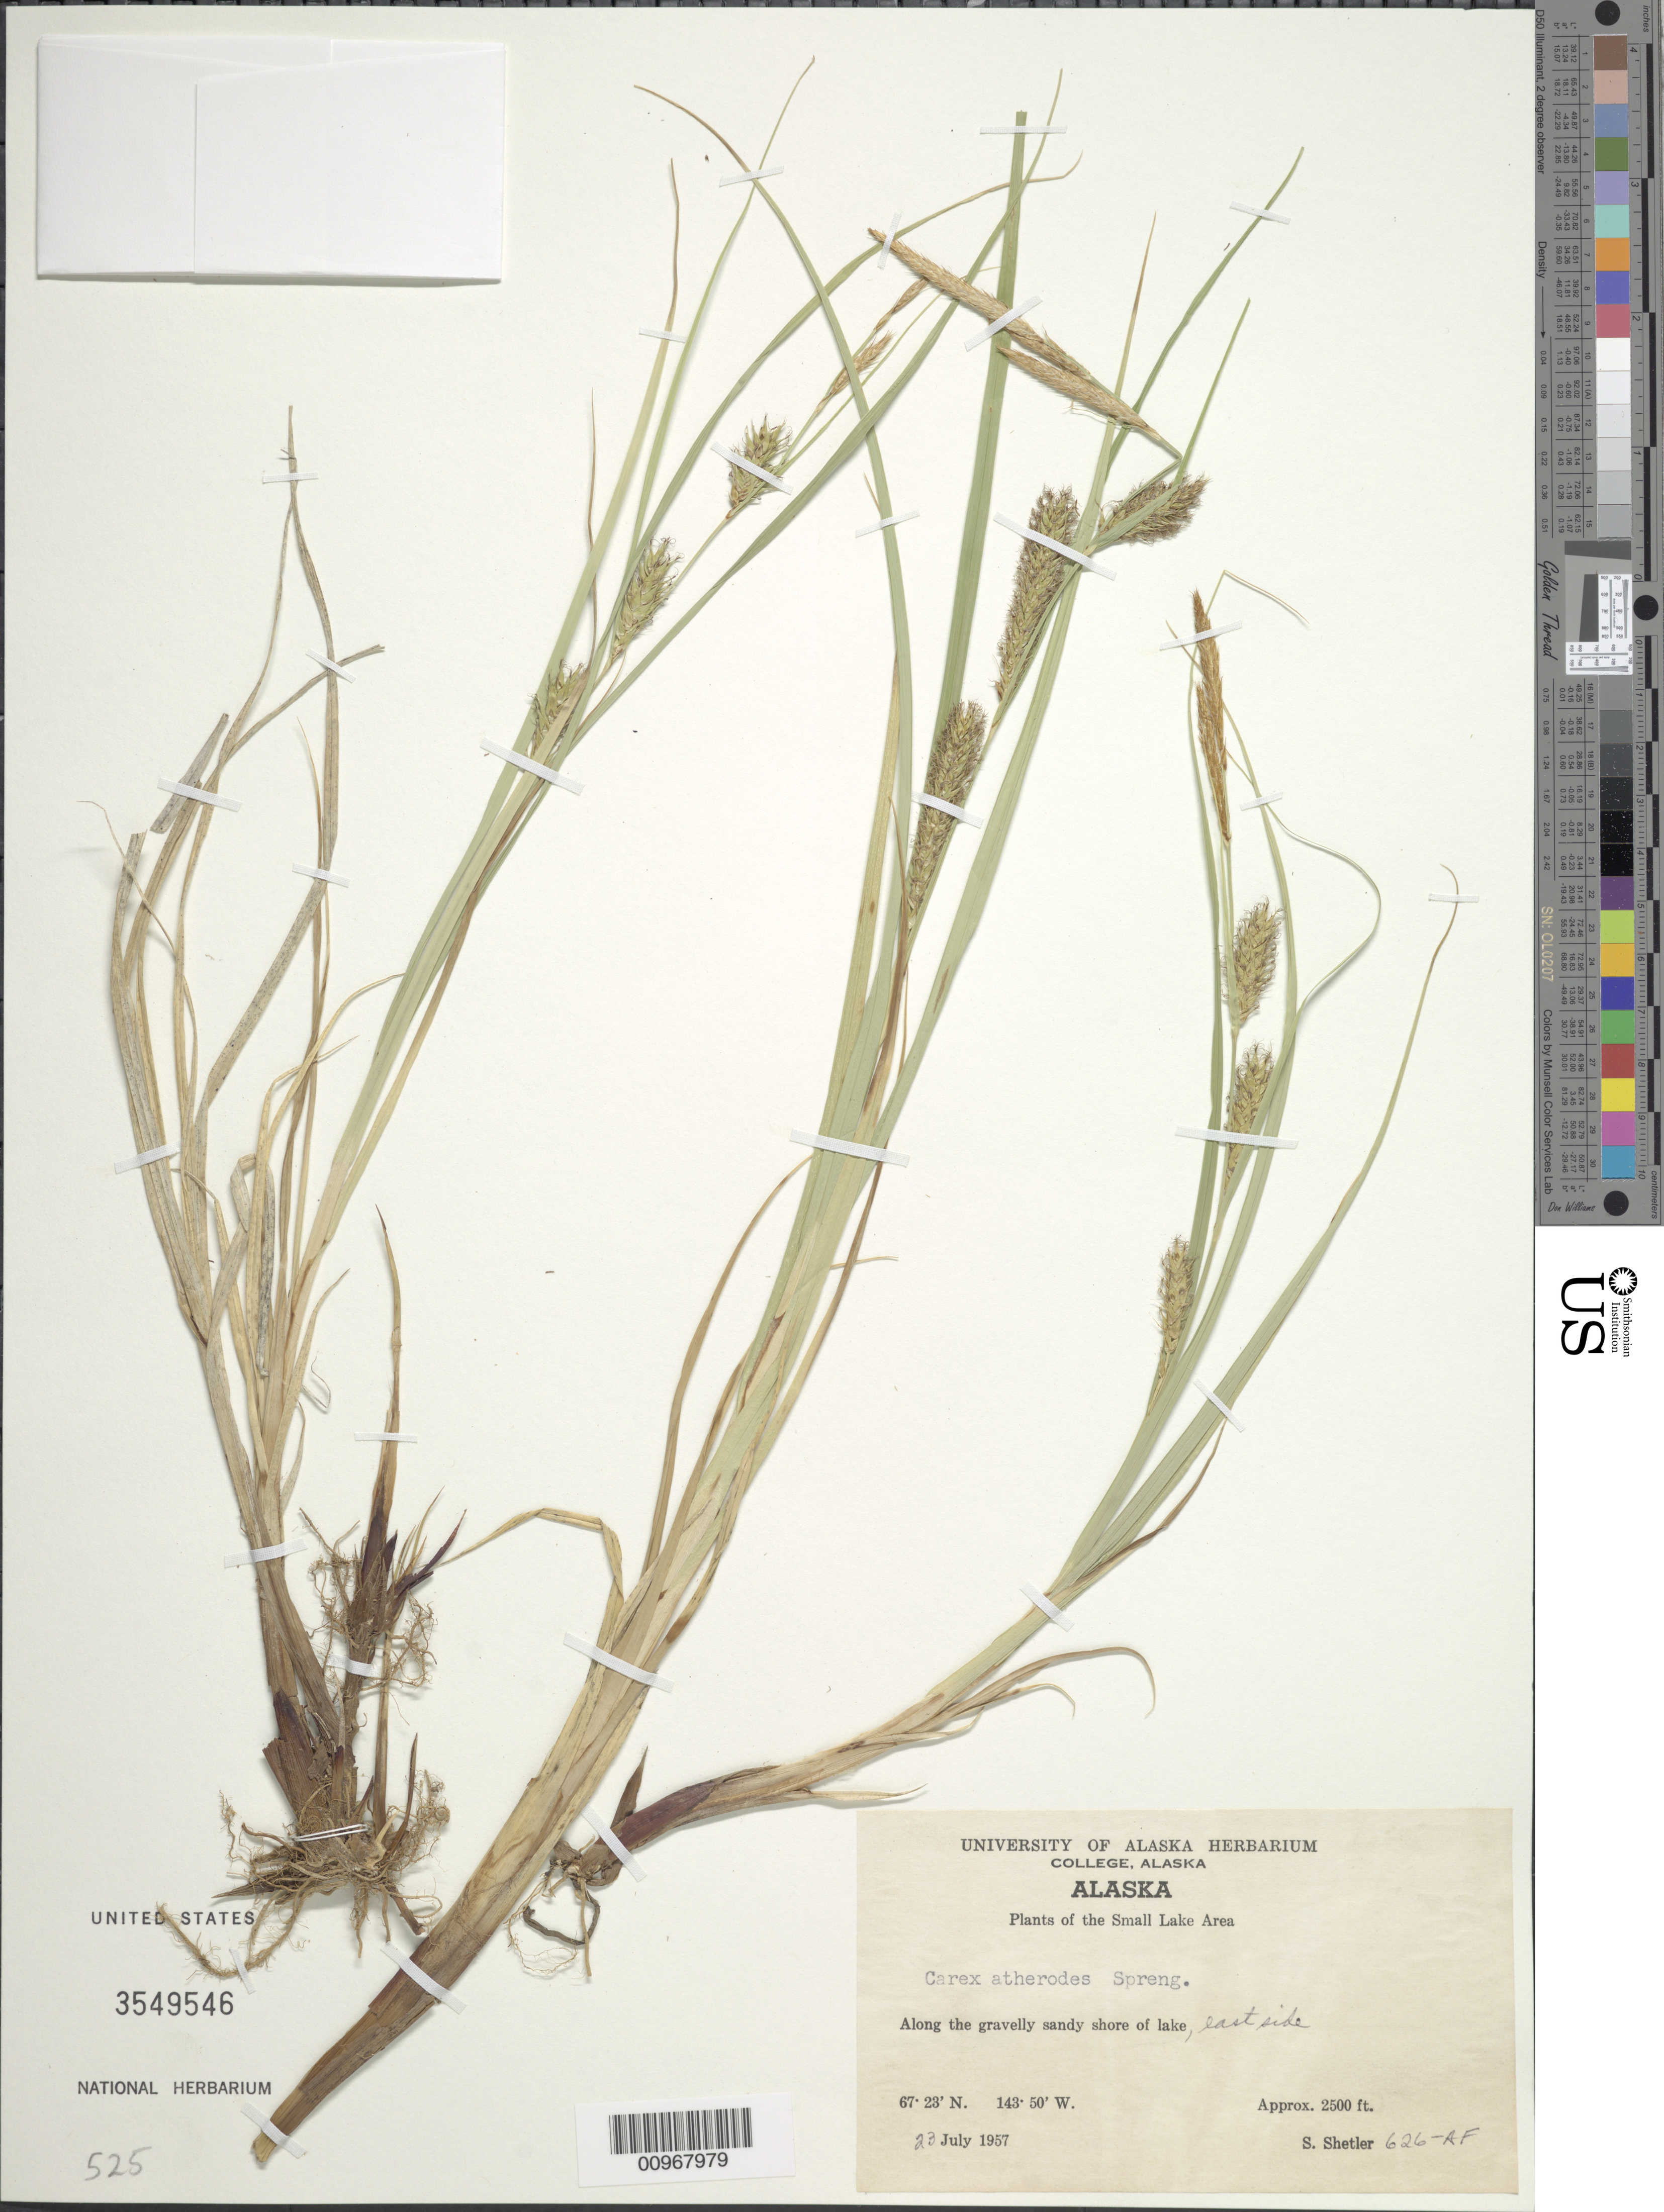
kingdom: Plantae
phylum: Tracheophyta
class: Liliopsida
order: Poales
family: Cyperaceae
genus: Carex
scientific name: Carex atherodes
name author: Spreng.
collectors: S. Shetler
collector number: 626-AF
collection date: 1957-07-23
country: United States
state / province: Alaska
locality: The Small Lake Area, along the gravelly sandy shore of lake, east side.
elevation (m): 762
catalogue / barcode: US 3549546